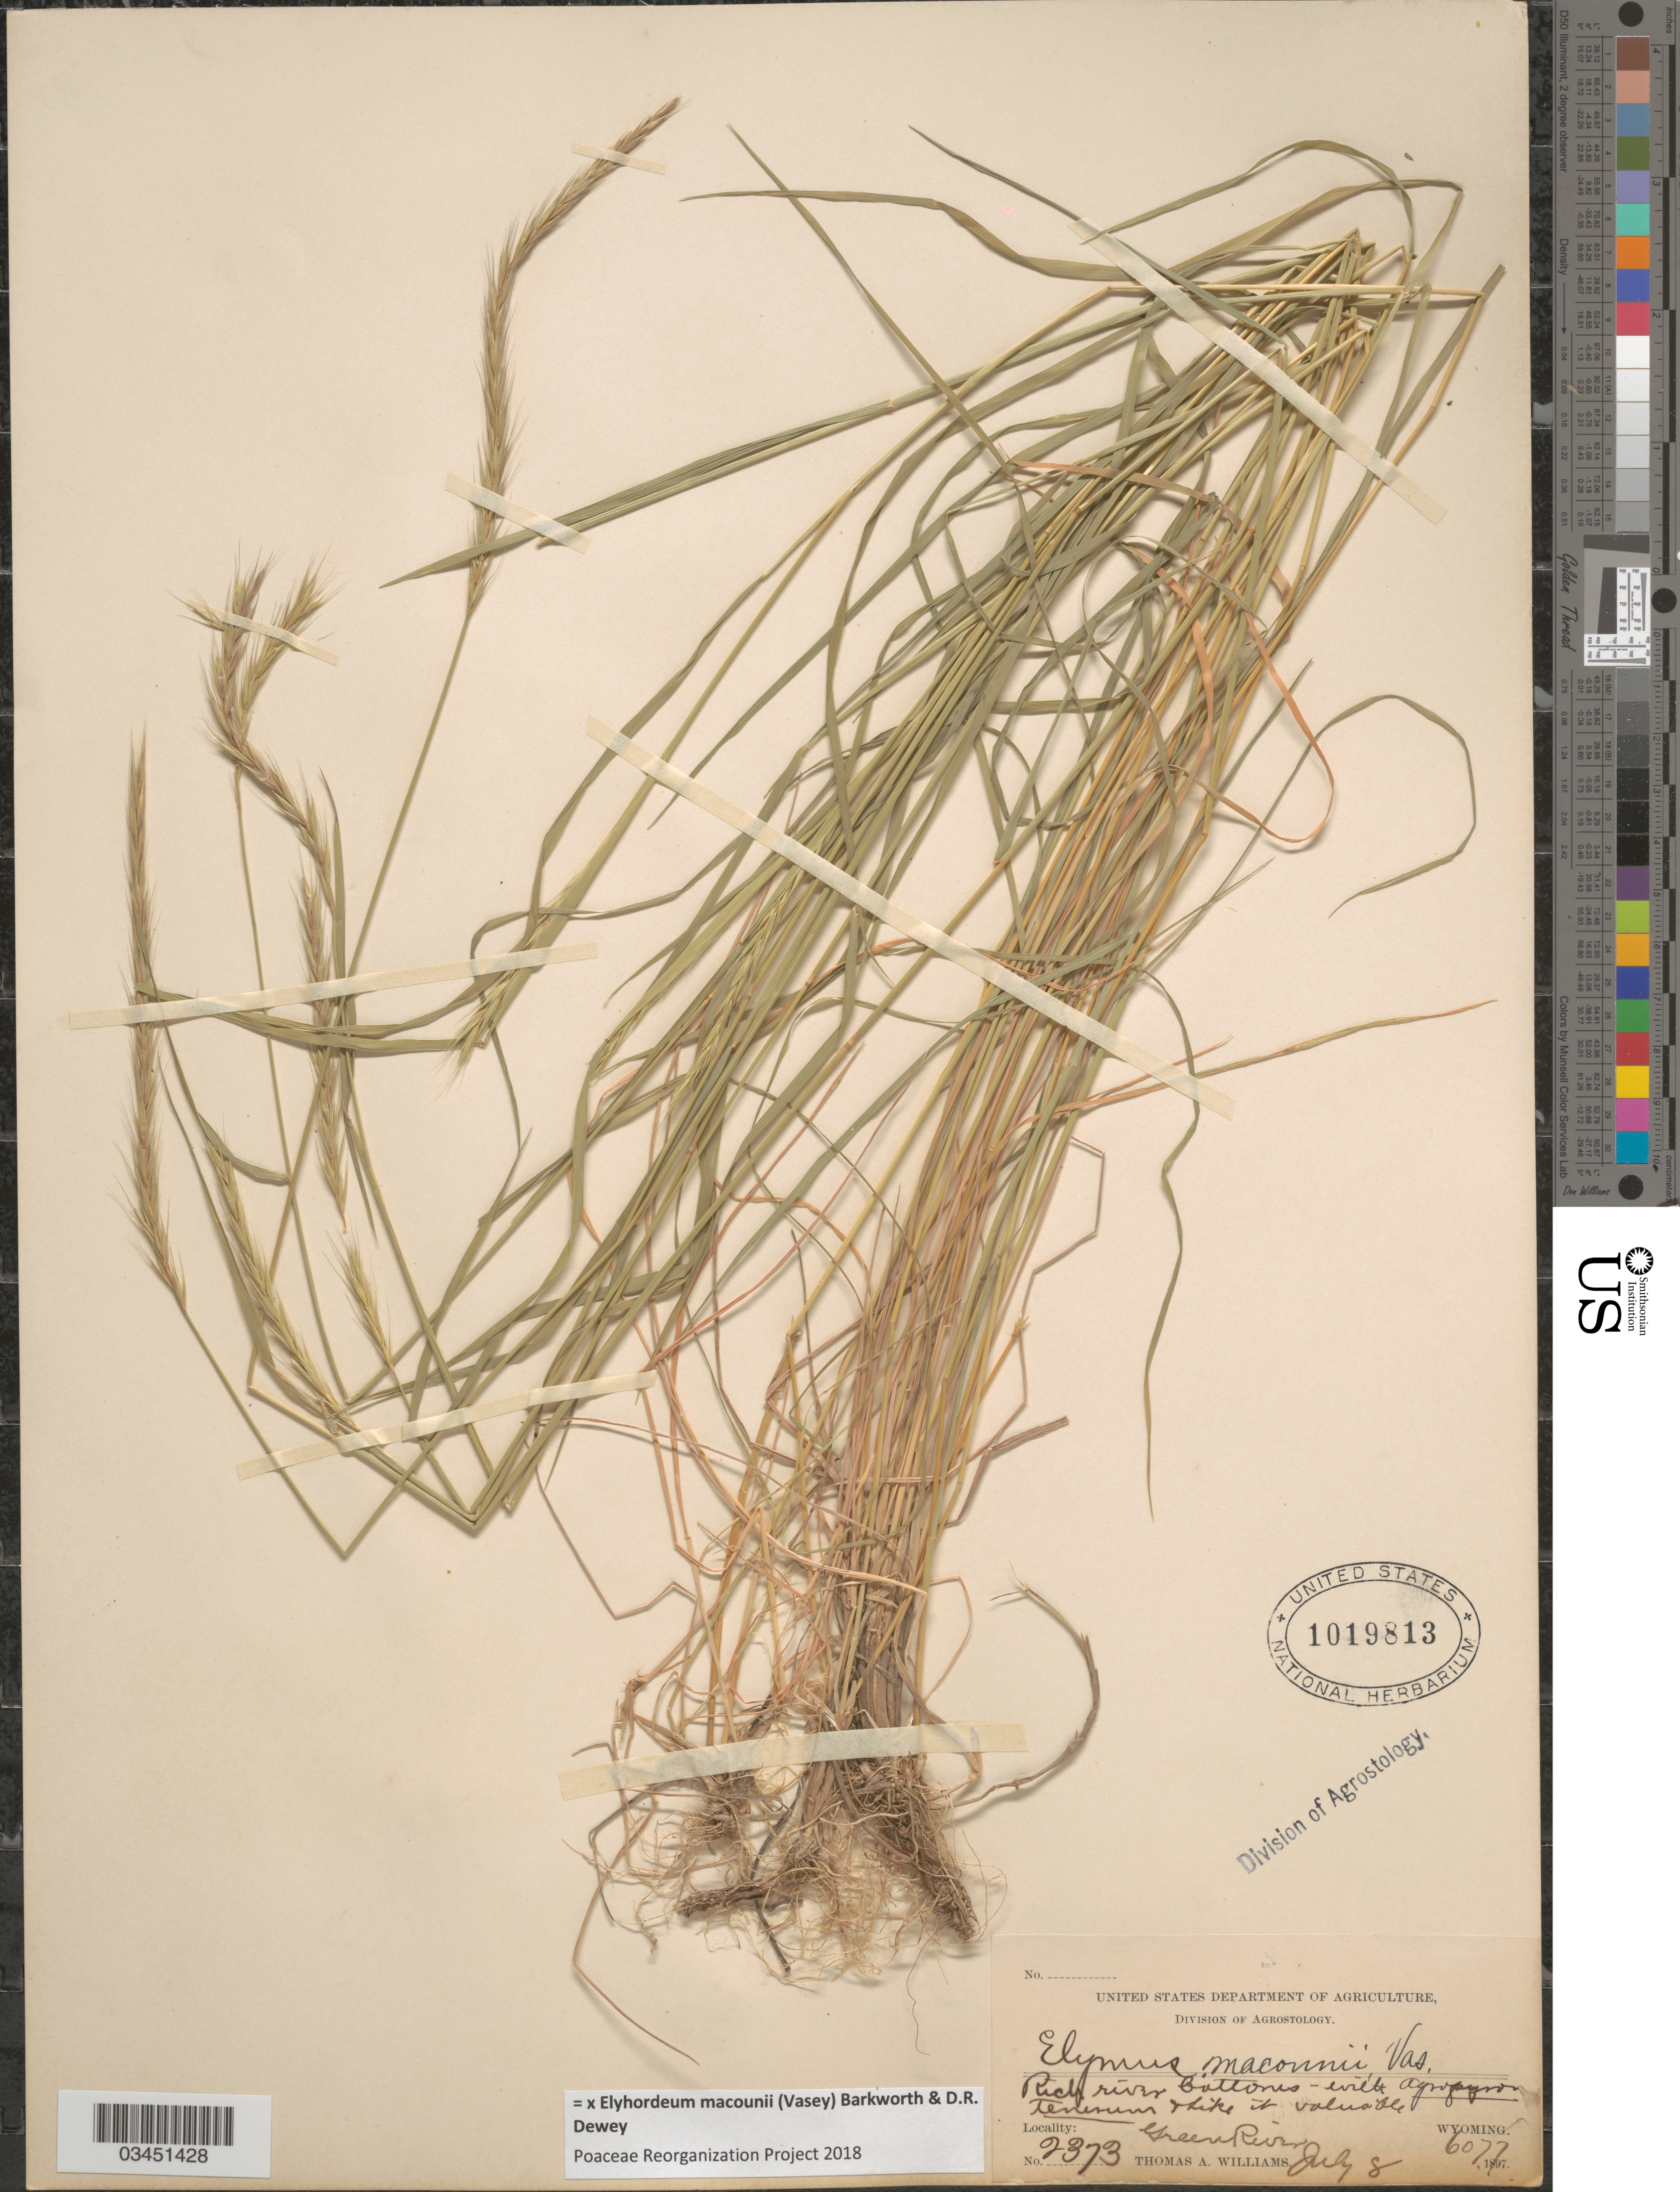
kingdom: Plantae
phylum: Tracheophyta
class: Liliopsida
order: Poales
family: Poaceae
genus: Elyhordeum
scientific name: x Elyhordeum macounii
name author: (Vasey) Barkworth & Dewey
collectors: T. A. Williams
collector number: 2373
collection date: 1897-07-08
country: United States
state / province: Wyoming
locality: Green River.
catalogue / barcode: US 1019813